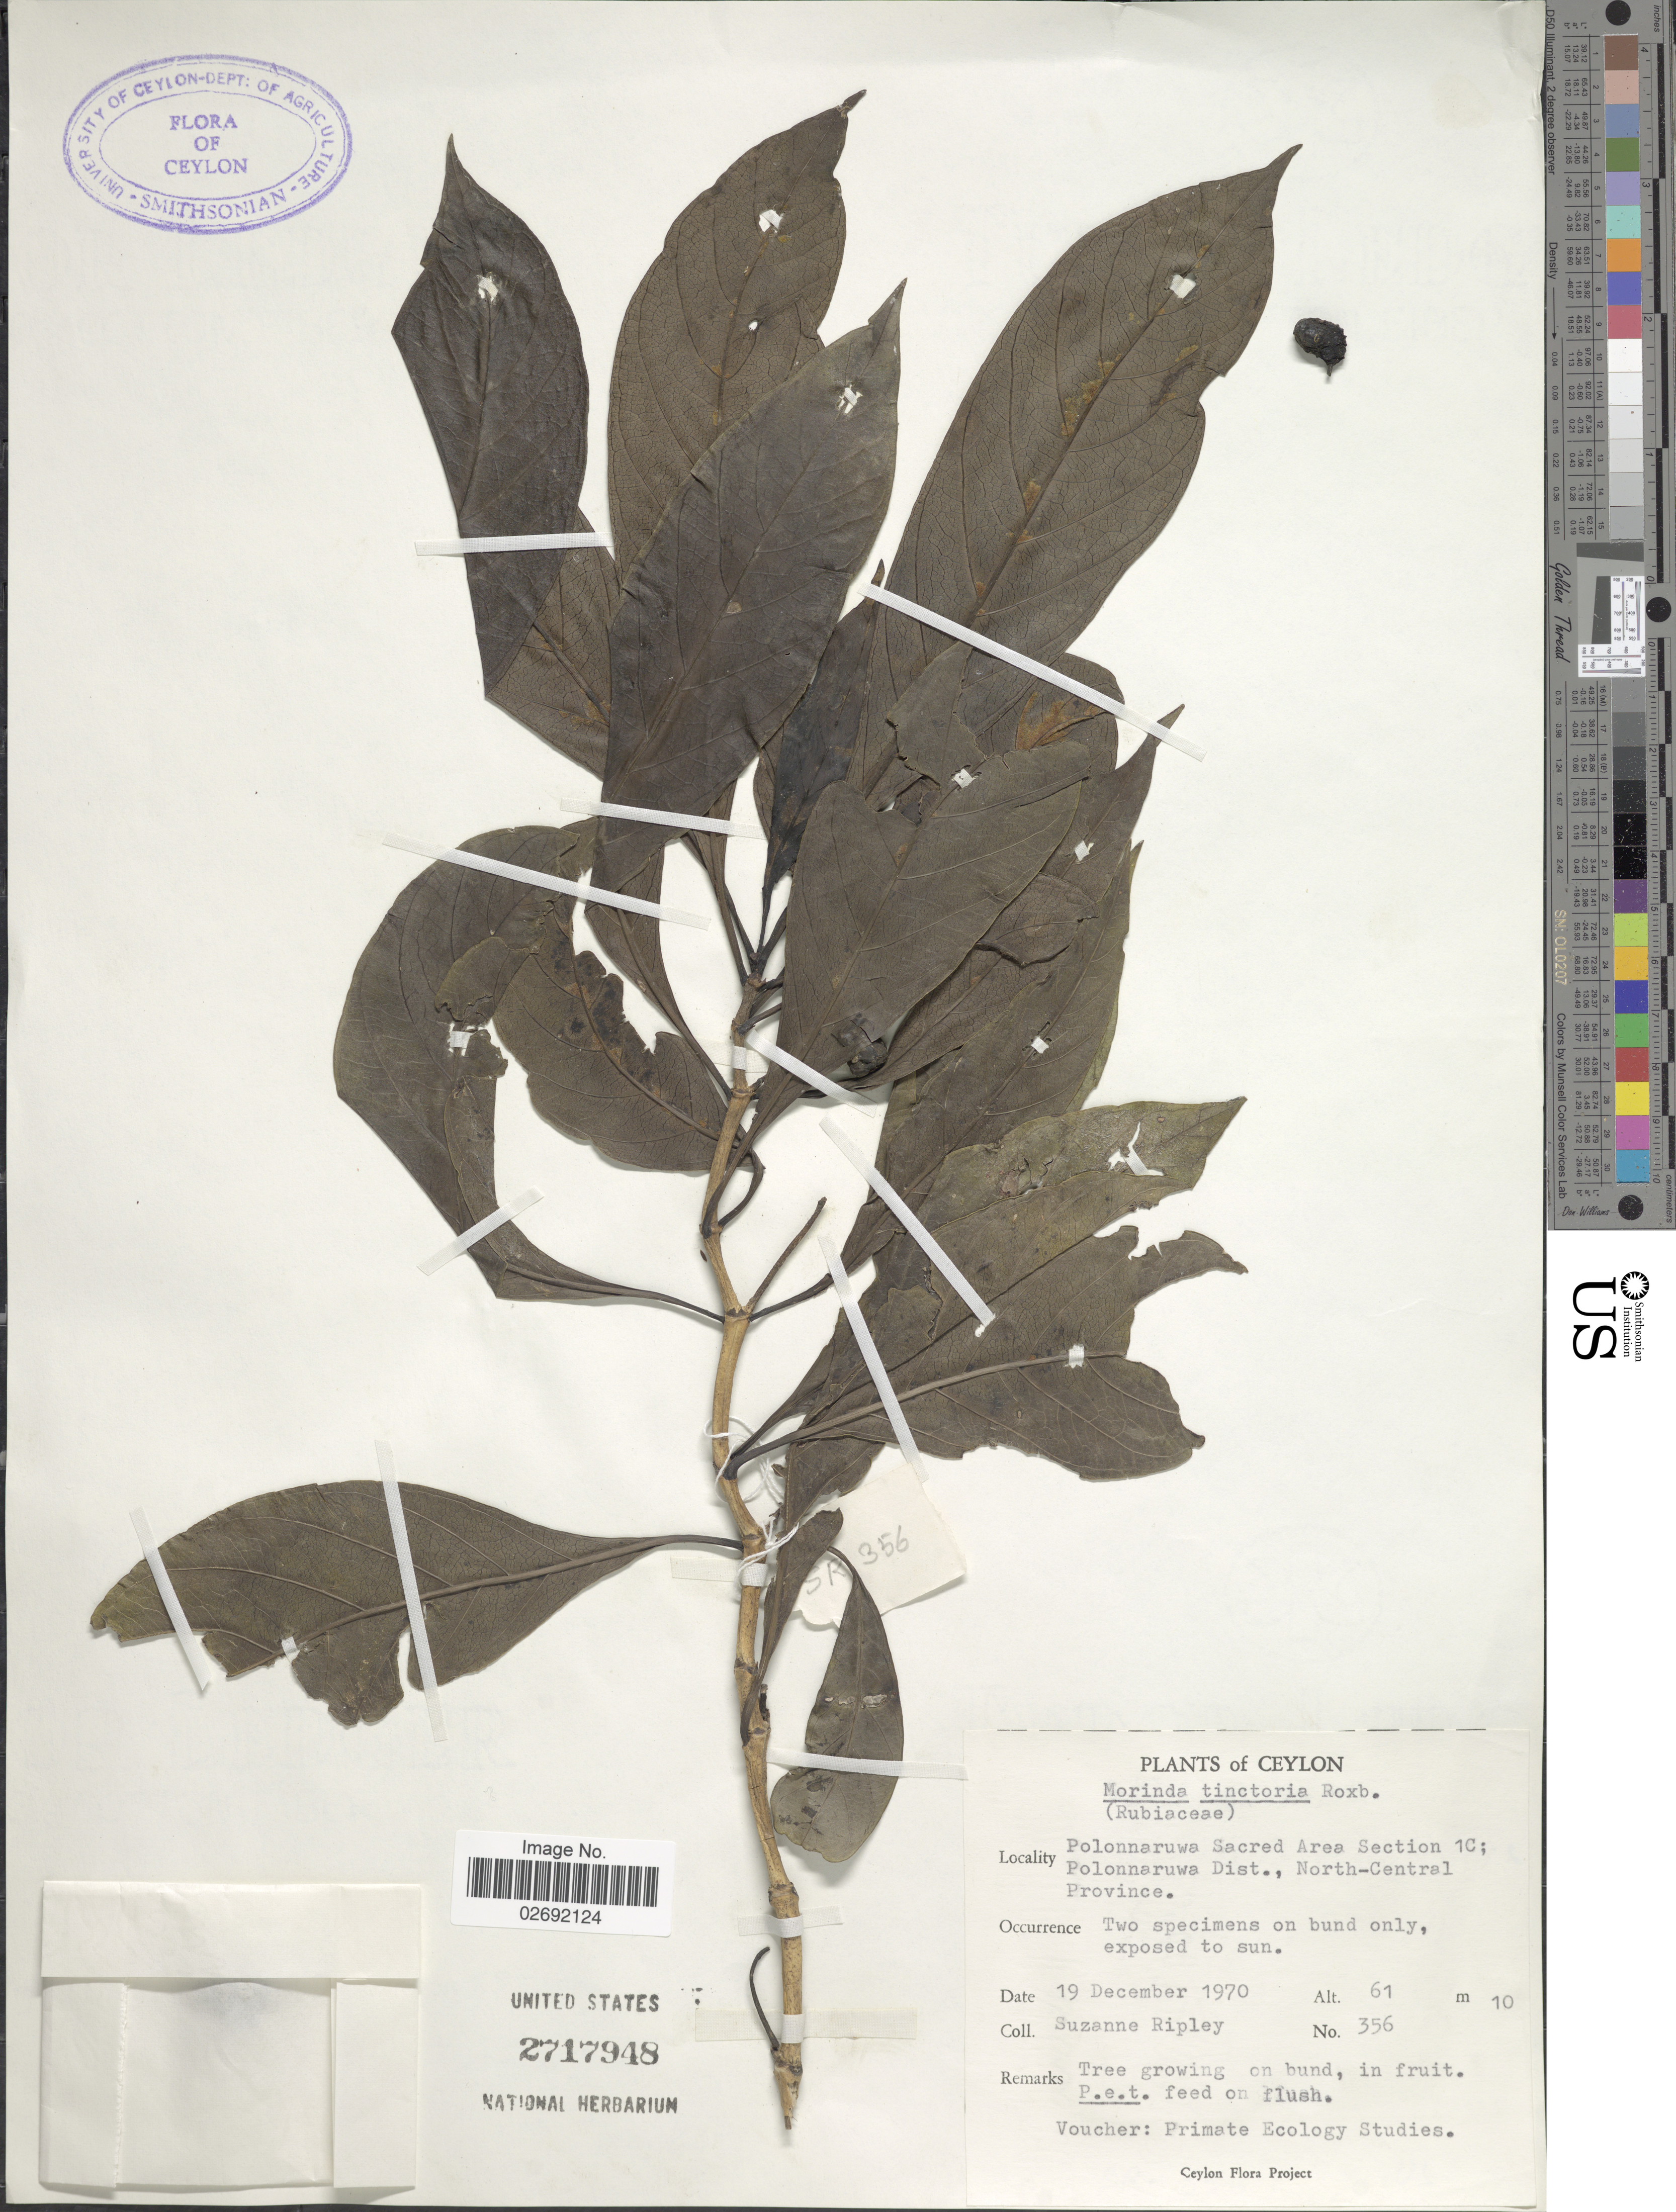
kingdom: Plantae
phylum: Tracheophyta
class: Magnoliopsida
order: Gentianales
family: Rubiaceae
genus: Morinda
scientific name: Morinda coreia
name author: Buch.-Ham.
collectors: S. Ripley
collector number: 356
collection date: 1970-12-19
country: Sri Lanka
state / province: North Central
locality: Ceylon, Polonnaruwa Sacred Area Section 1C; Polonnaruwa Dist.,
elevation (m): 61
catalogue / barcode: US 2717948